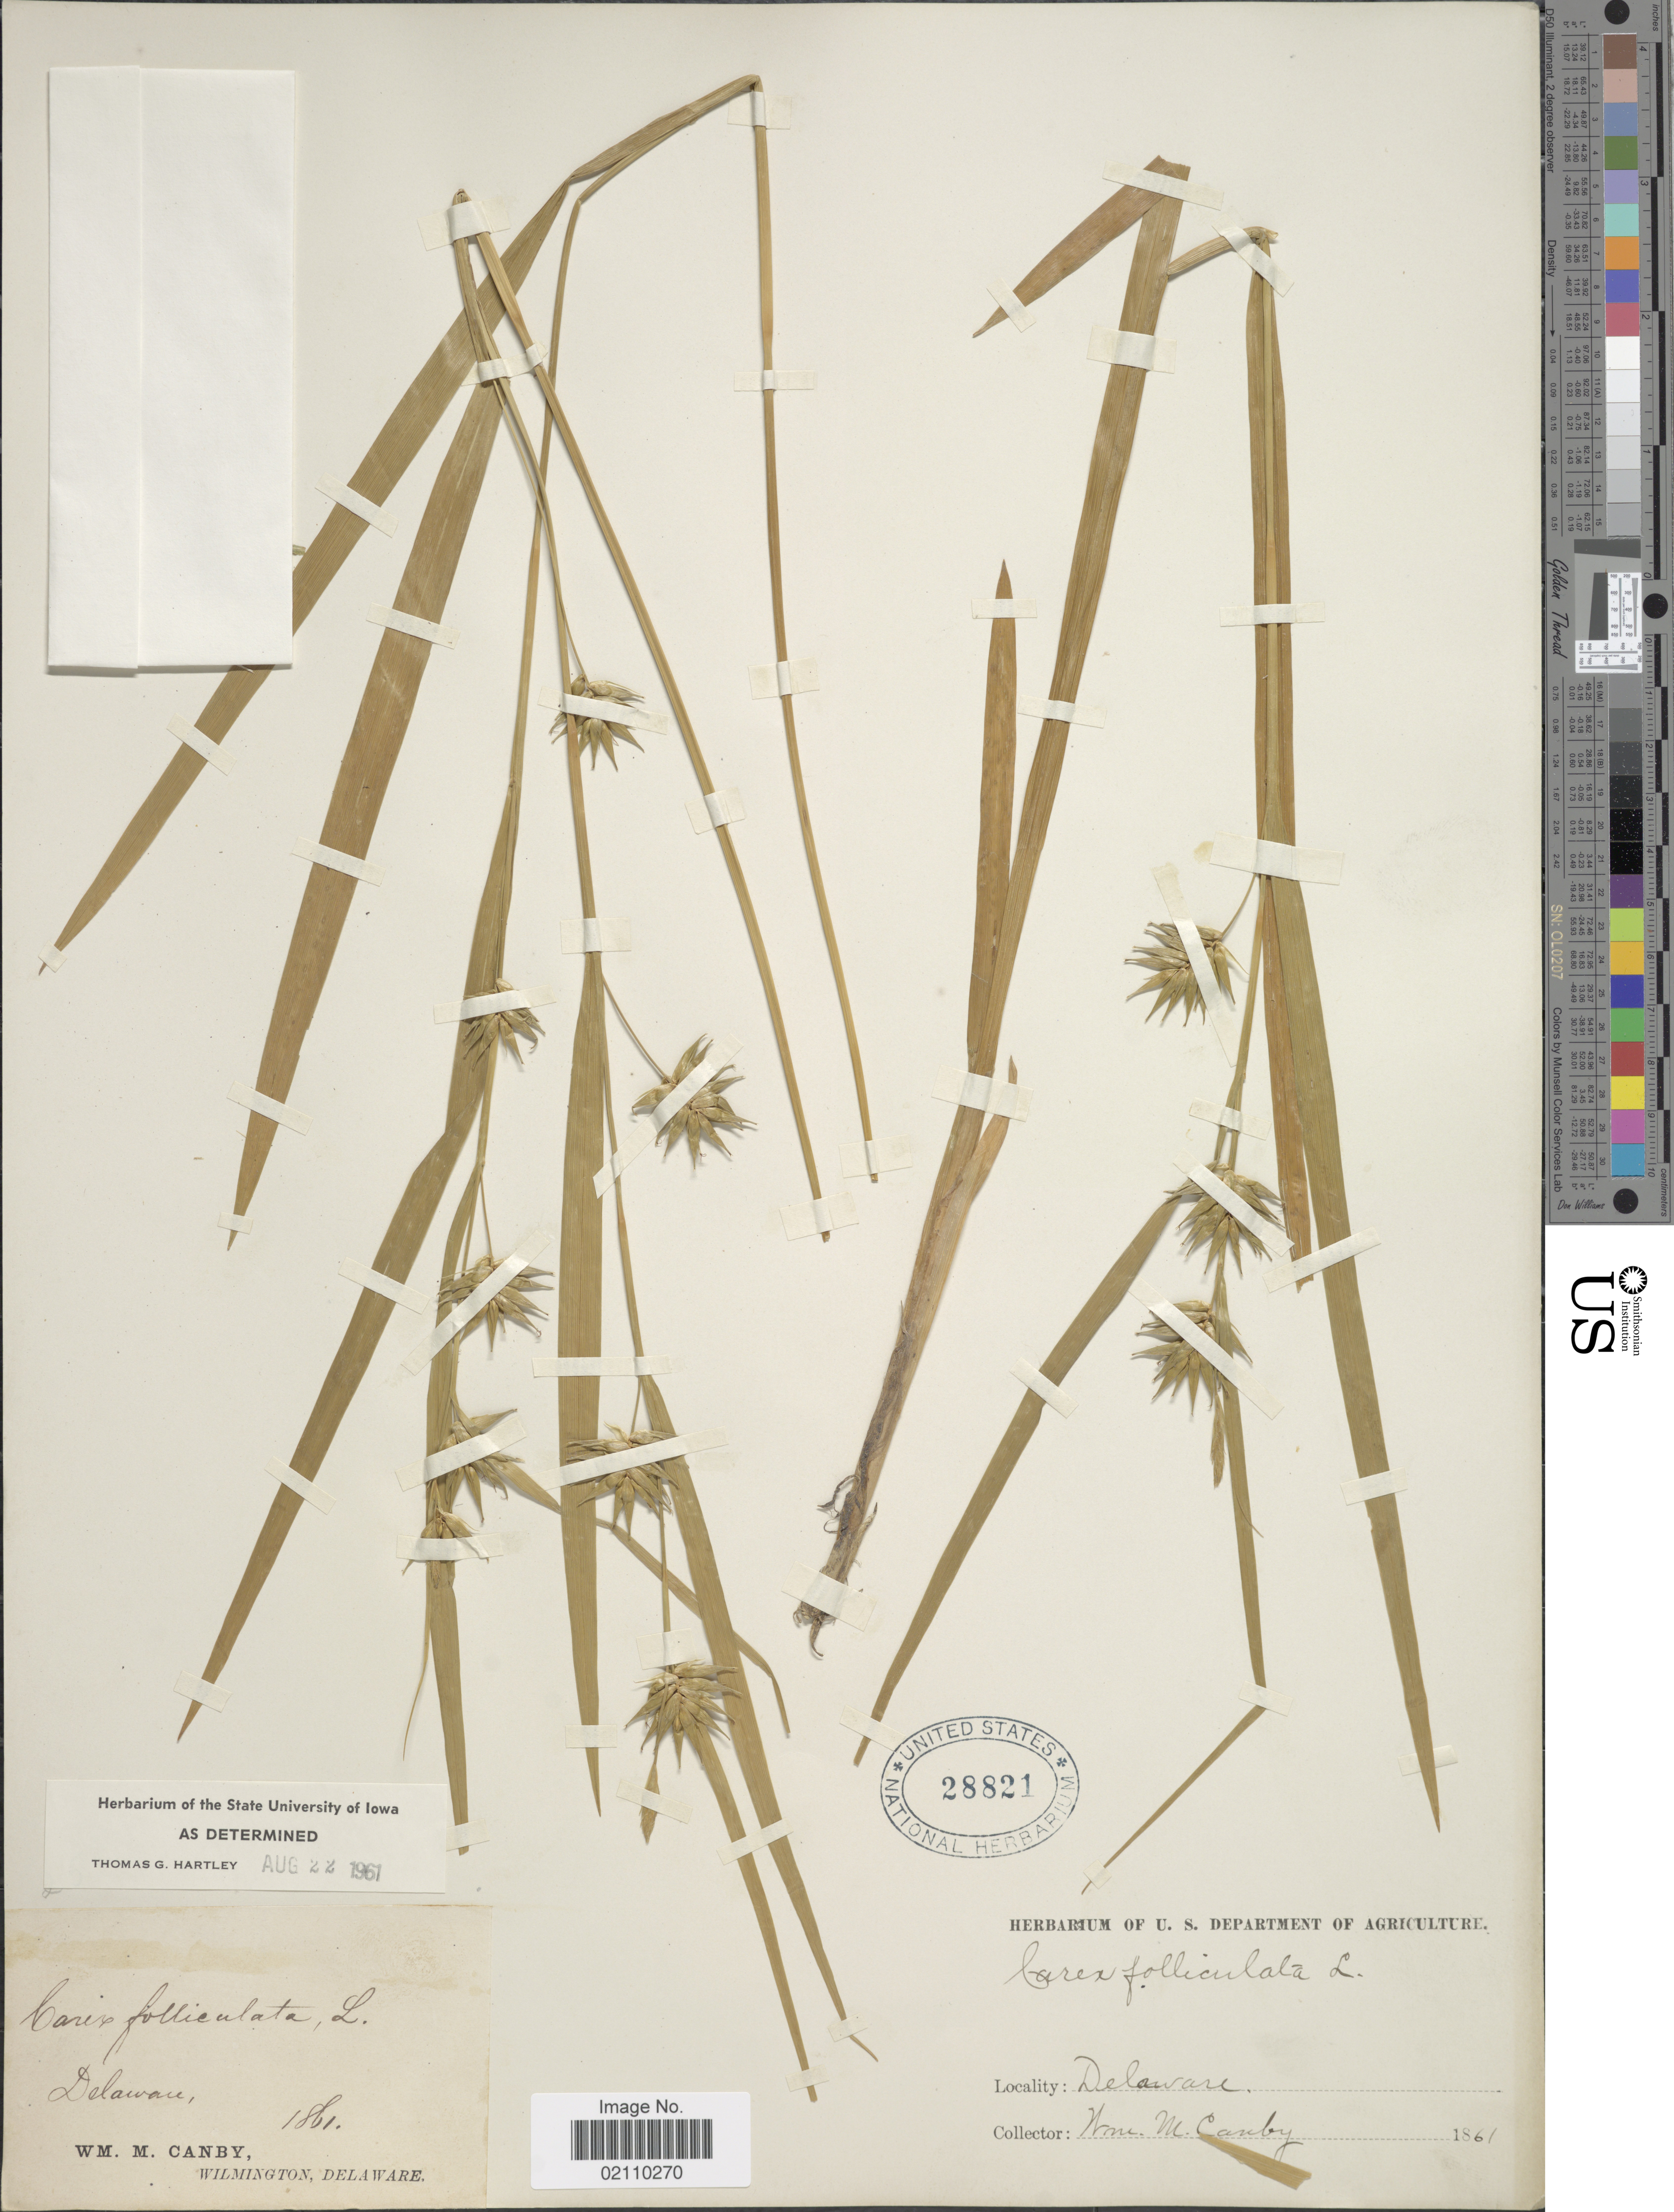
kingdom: Plantae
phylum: Tracheophyta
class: Liliopsida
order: Poales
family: Cyperaceae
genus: Carex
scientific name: Carex folliculata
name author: L.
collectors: W. M. Canby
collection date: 1861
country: United States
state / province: Delaware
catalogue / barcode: US 28821